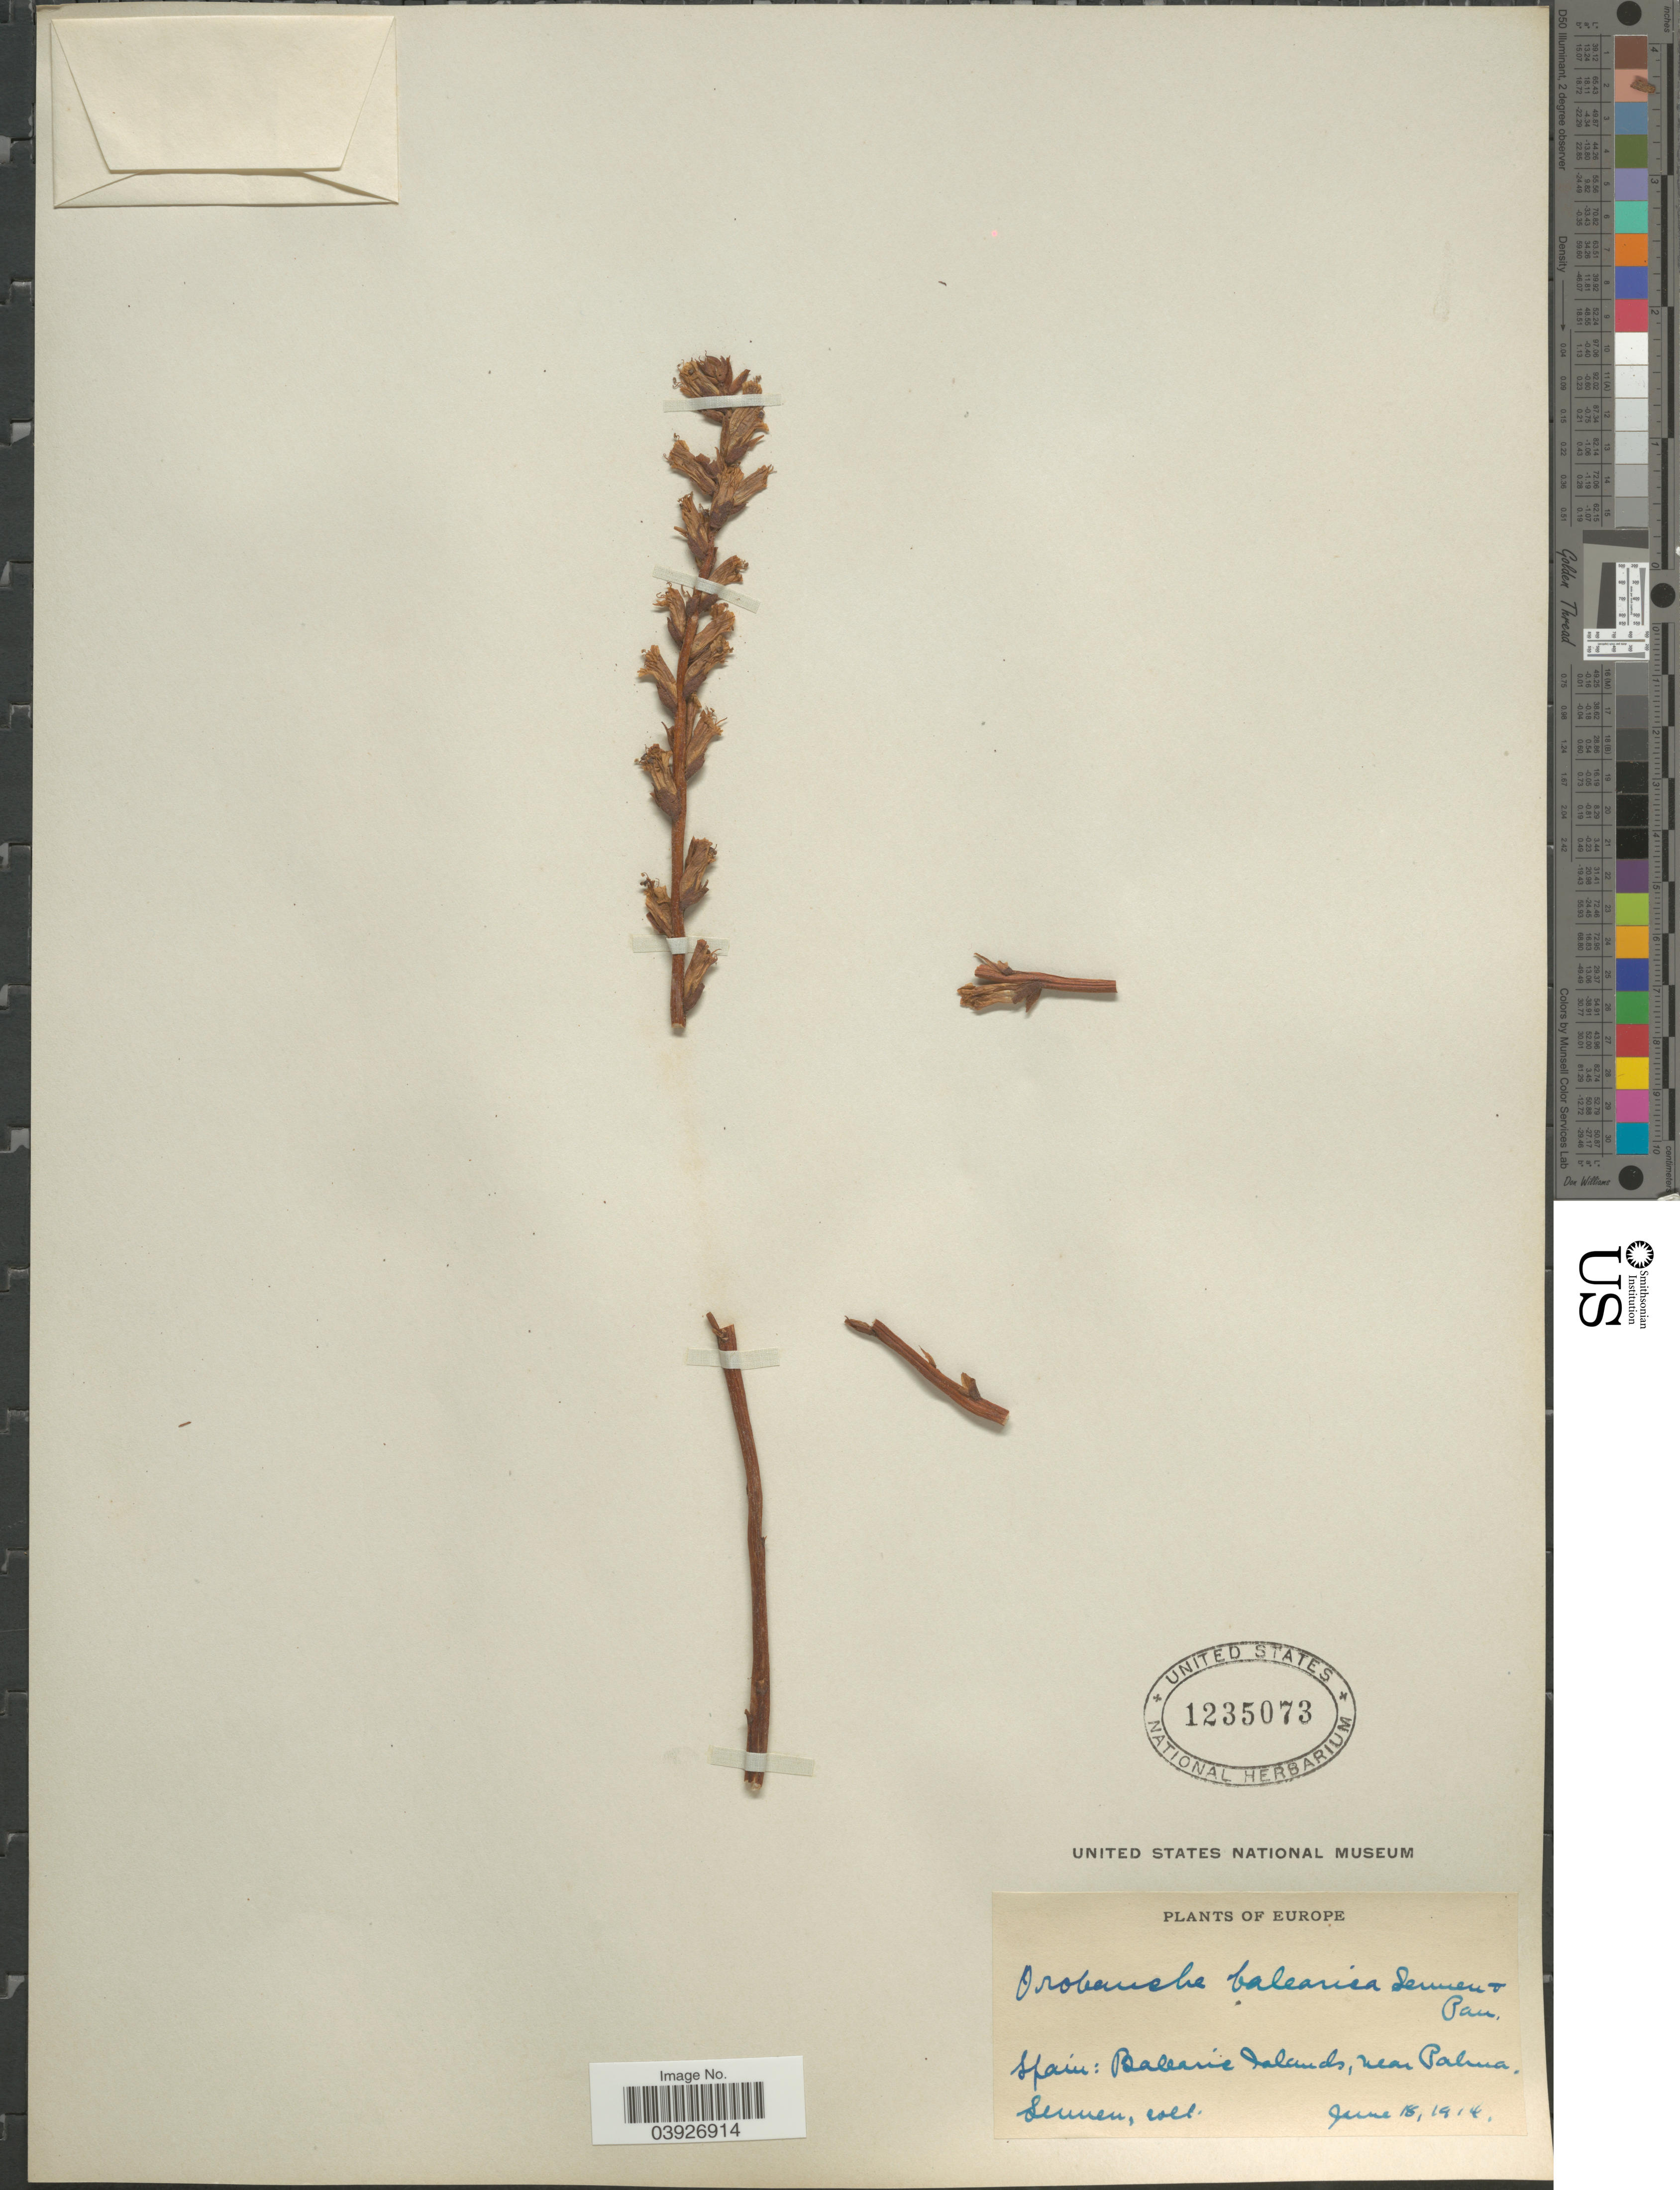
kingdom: Plantae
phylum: Tracheophyta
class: Magnoliopsida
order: Lamiales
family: Orobanchaceae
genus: Orobanche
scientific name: Orobanche balearica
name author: Sennen & Pau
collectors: E. Sennen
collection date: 1914-06-18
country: Spain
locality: Europe. Balearic Islands, near Palma.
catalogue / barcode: US 1235073